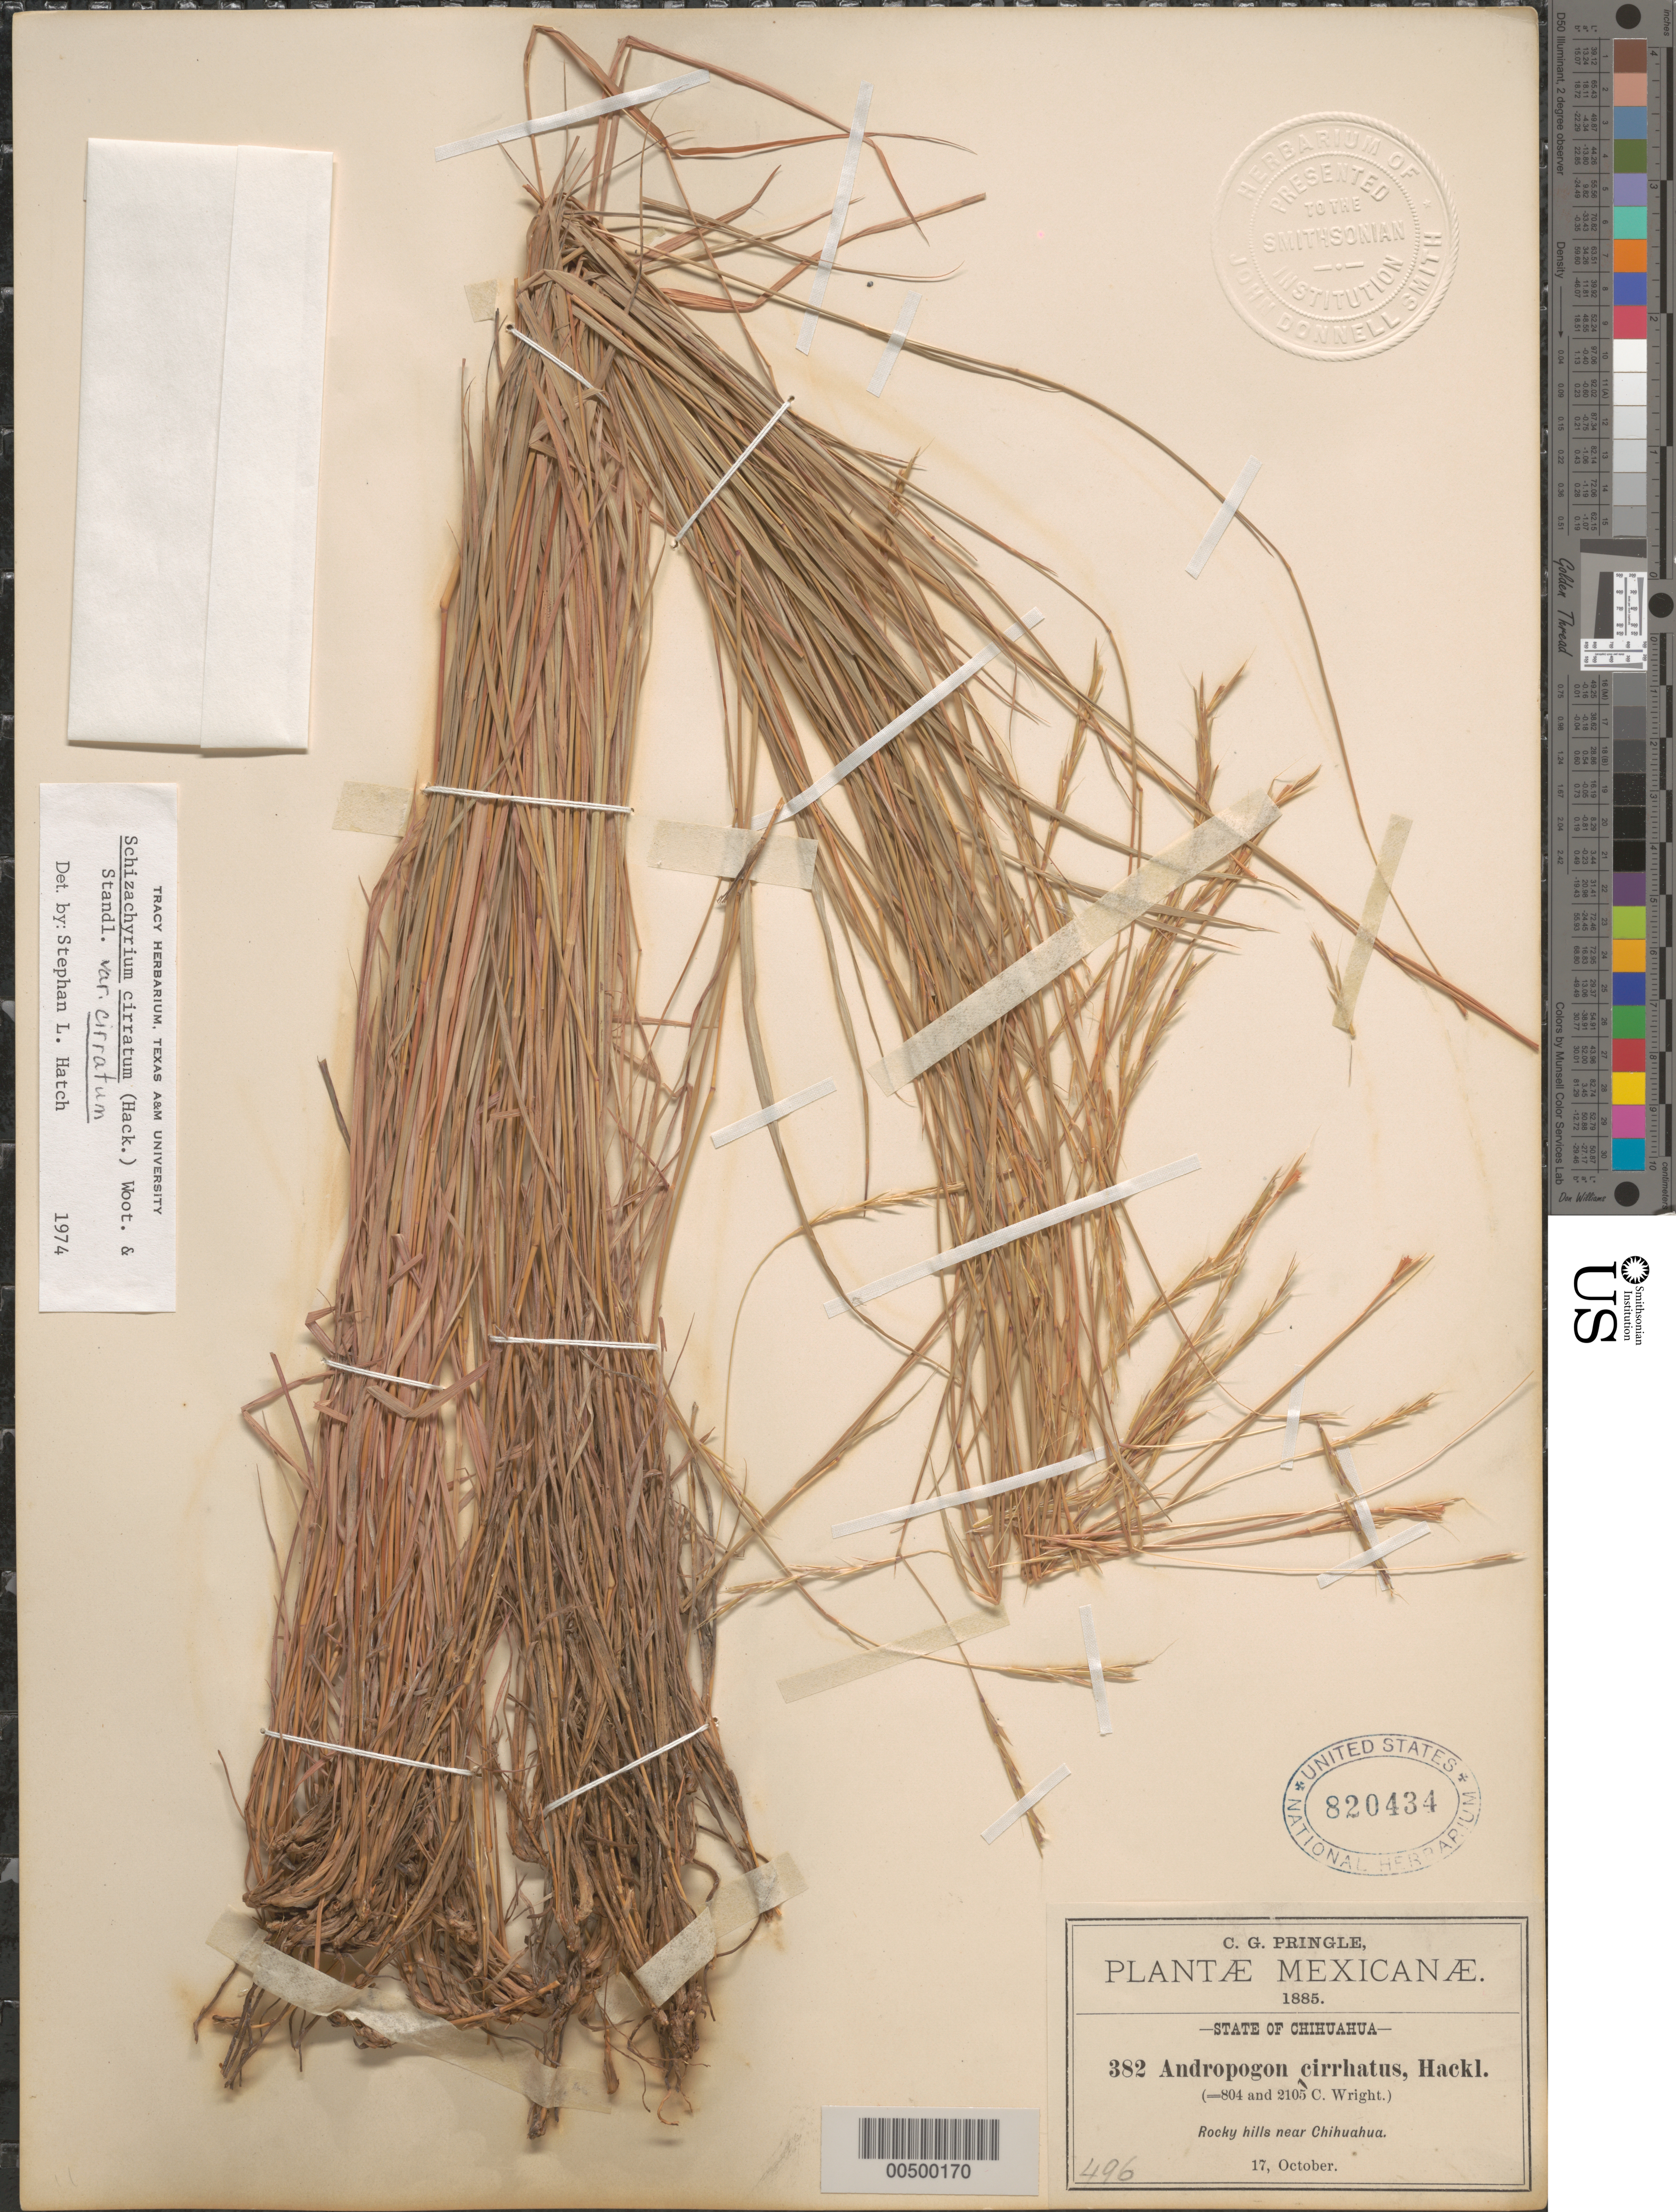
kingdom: Plantae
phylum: Tracheophyta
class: Liliopsida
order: Poales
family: Poaceae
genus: Schizachyrium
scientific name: Schizachyrium cirratum var. cirratum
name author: (Hack.) Wooton & Standl.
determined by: Hatch, S. L.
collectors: C. G. Pringle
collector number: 382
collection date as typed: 17 Oct 1885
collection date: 1885-10-17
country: Mexico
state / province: Chihuahua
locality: Near Chihuahua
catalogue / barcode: US 820434